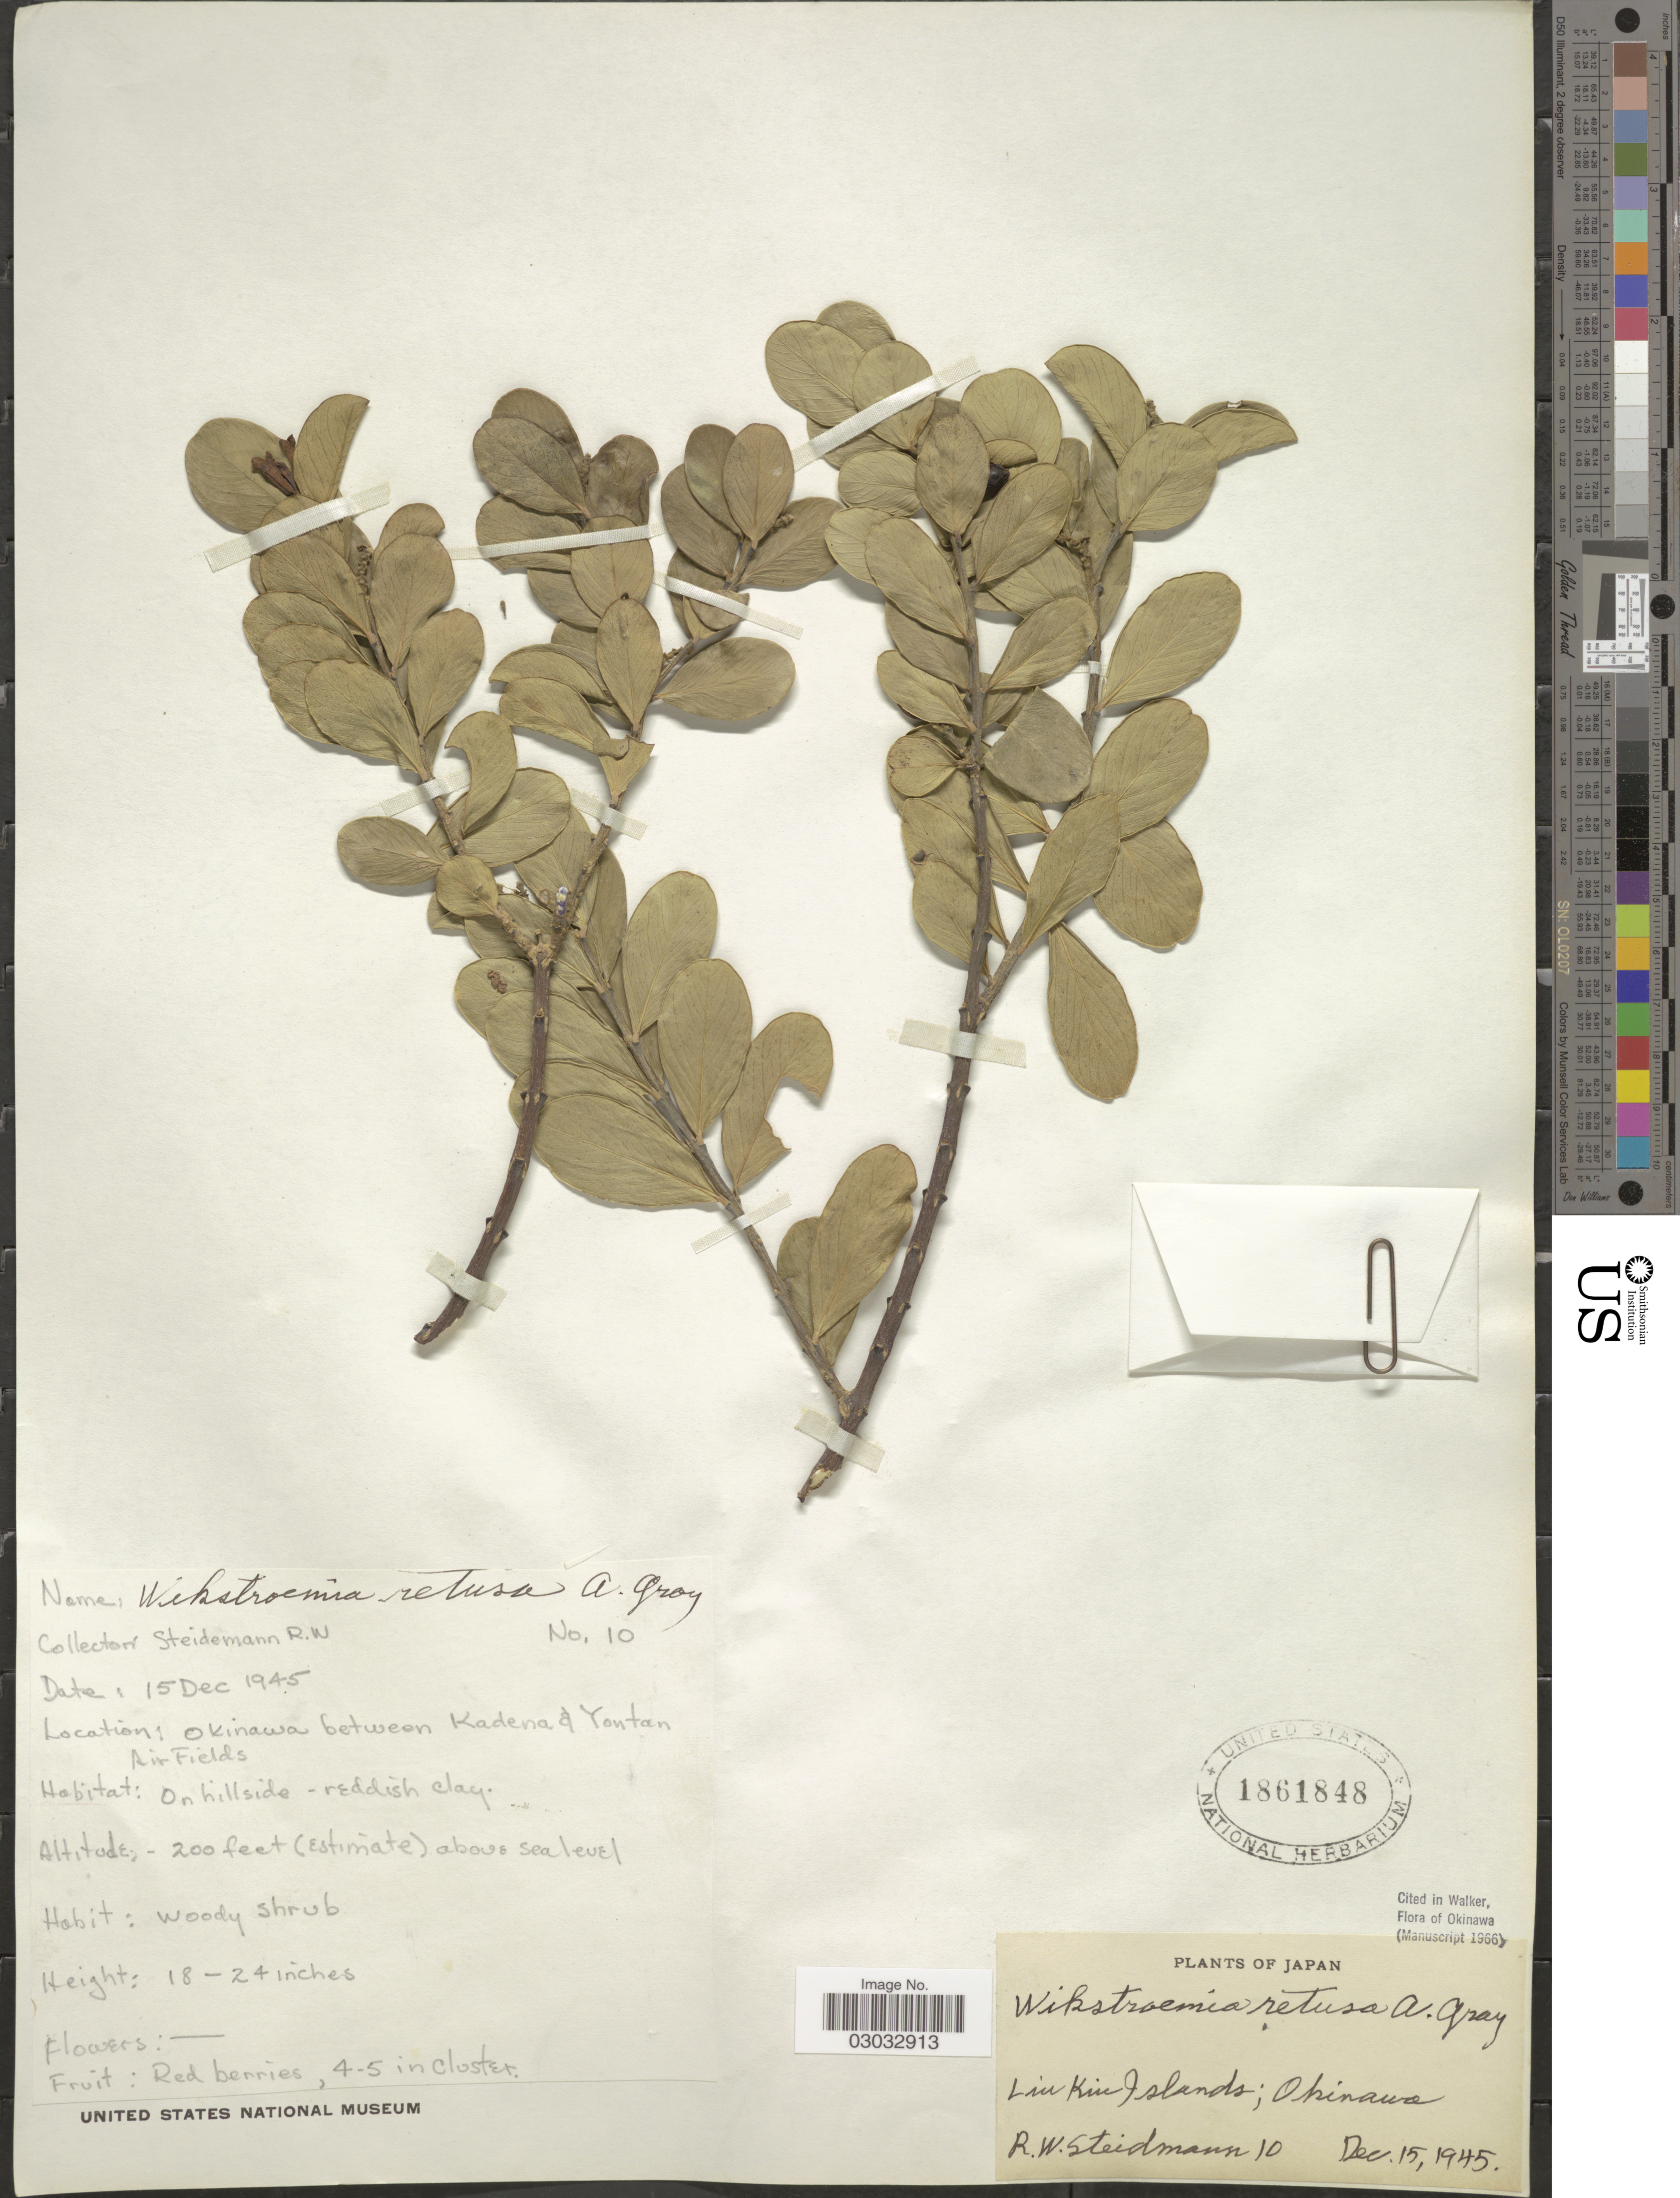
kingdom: Plantae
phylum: Tracheophyta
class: Magnoliopsida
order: Malvales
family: Thymelaeaceae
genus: Wikstroemia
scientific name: Wikstroemia retusa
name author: A. Gray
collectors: R. Steidemann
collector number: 10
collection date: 1945-12-15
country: Japan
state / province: Okinawa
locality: Liu Kiu Islands; Okinawa, Okinawa between Kadena a Yontan Airfields.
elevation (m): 61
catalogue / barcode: US 1861848